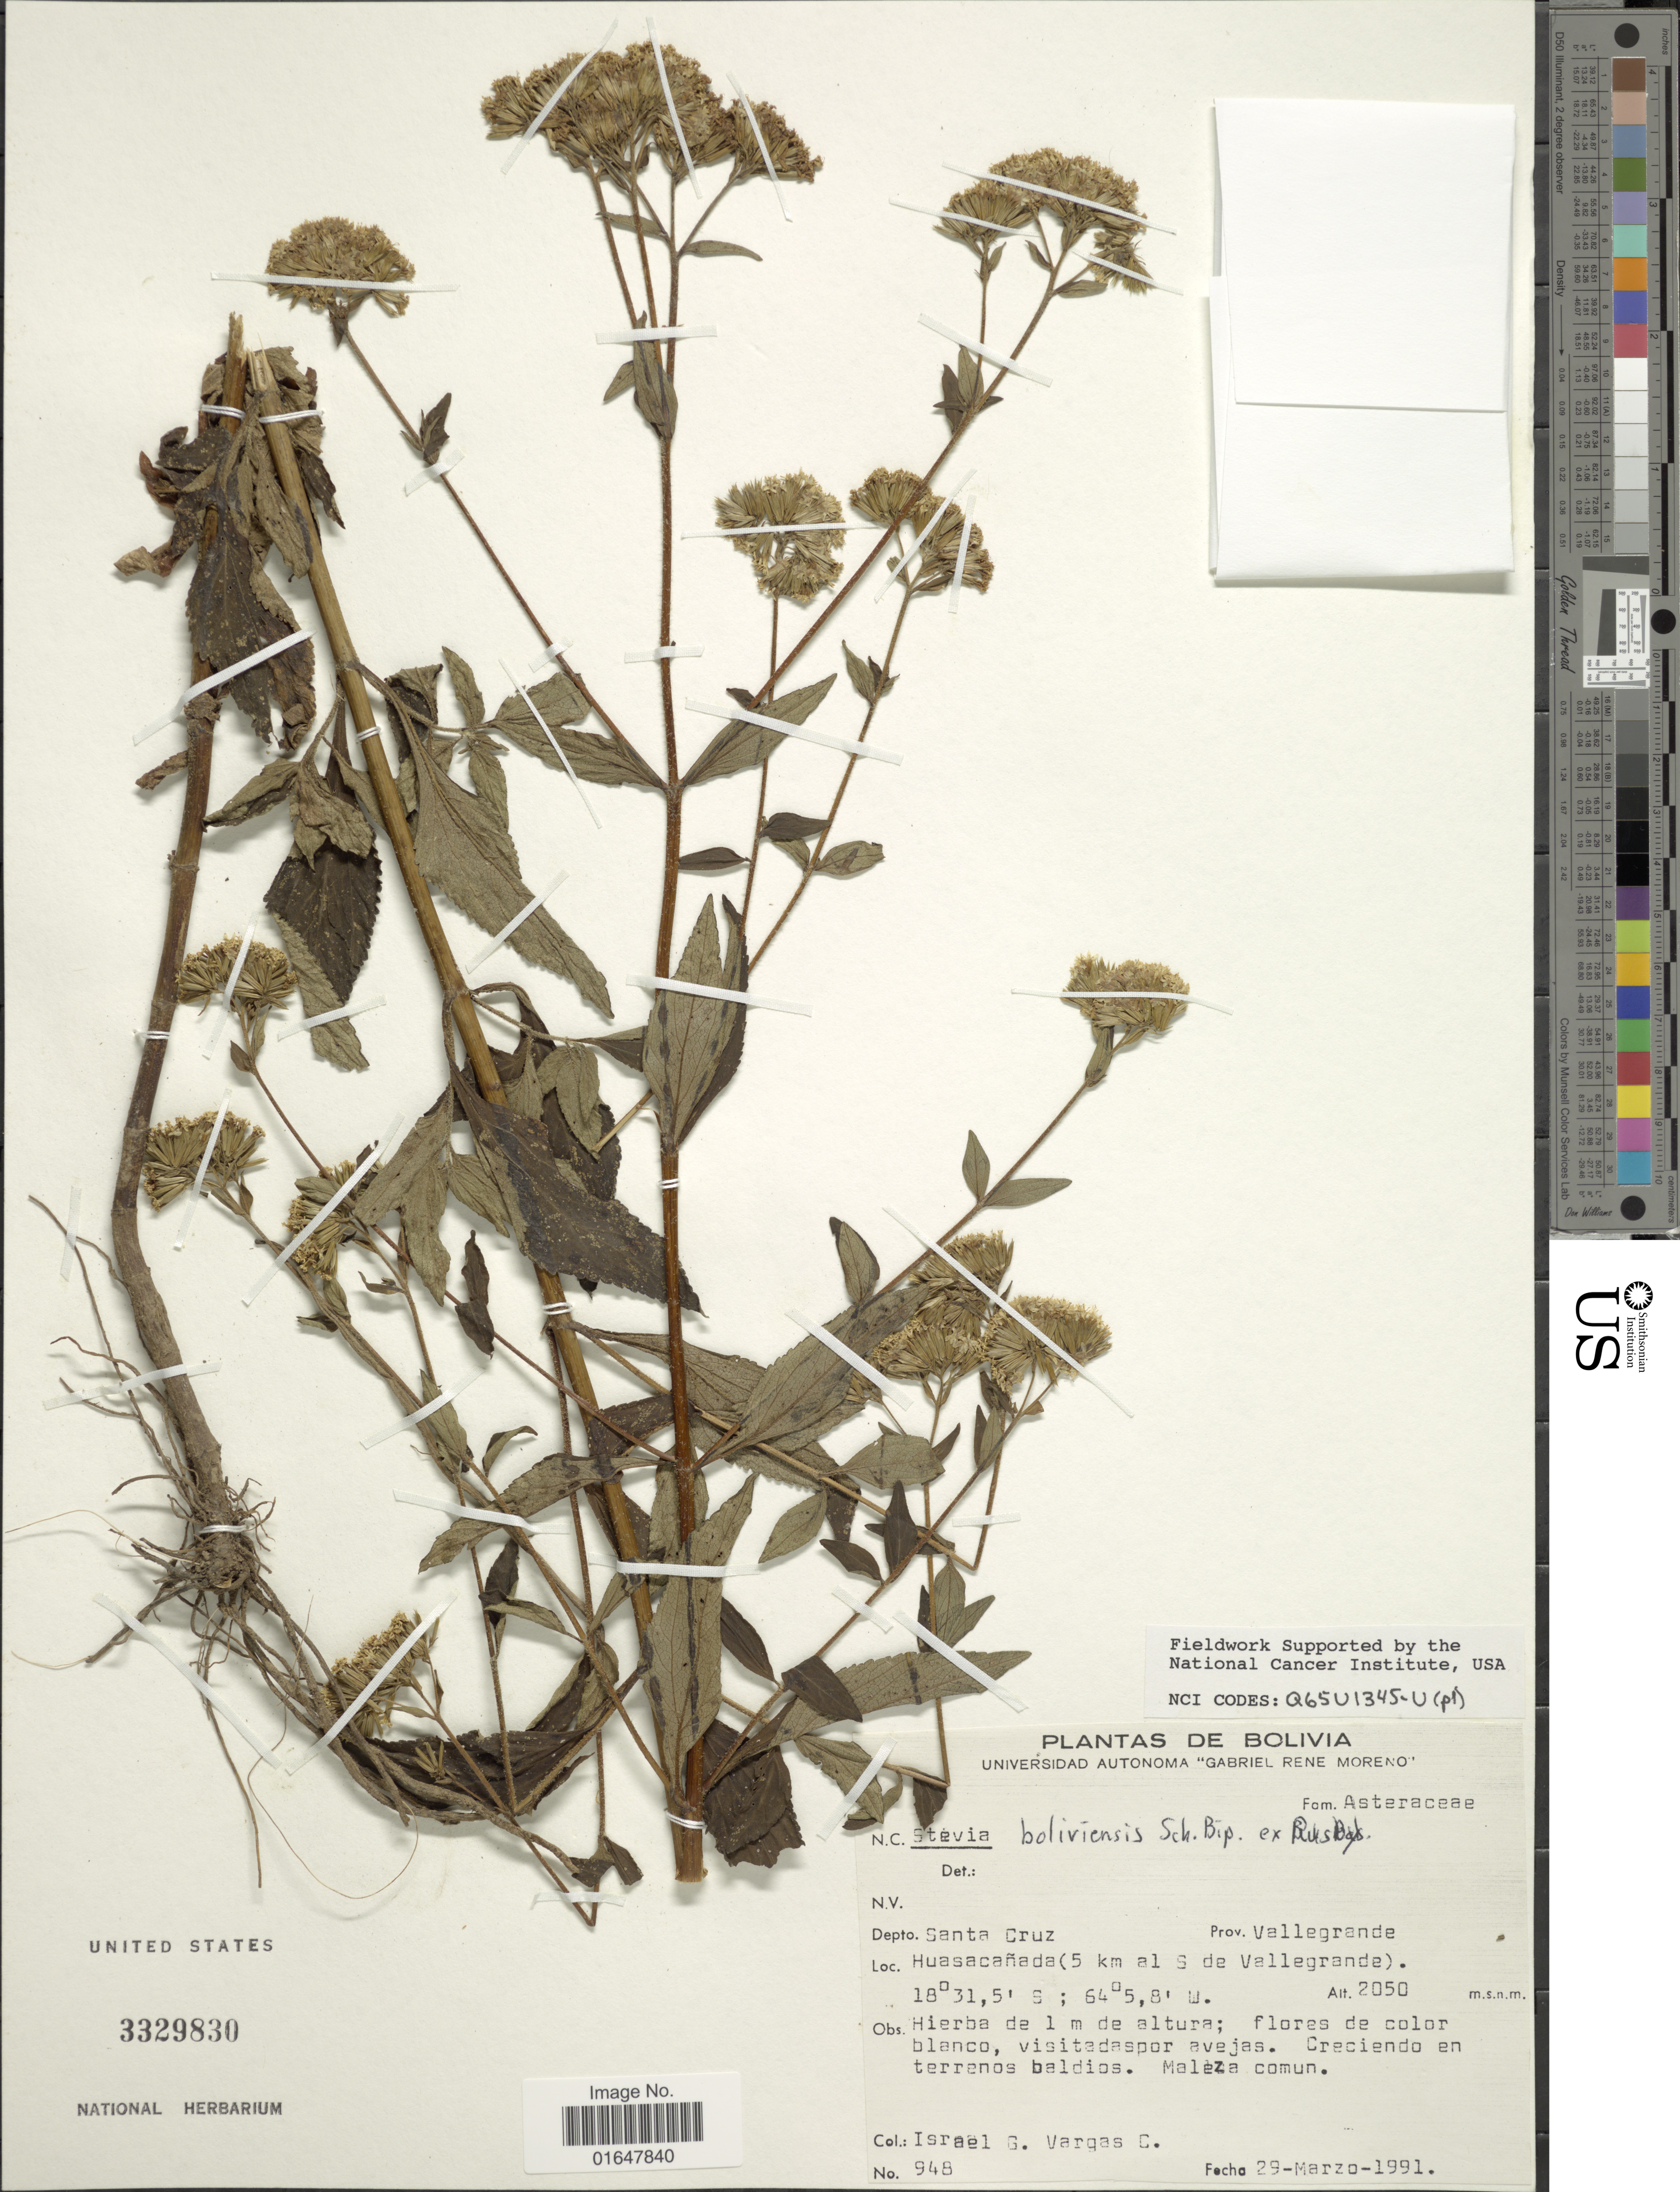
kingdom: Plantae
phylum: Tracheophyta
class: Magnoliopsida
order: Asterales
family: Asteraceae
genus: Stevia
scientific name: Stevia boliviensis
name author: Sch. Bip. ex Rusby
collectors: I. G. Vargas C.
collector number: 948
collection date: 1991-03-29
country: Bolivia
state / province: Santa Cruz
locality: Prov. Vallegrande, Huasacanada (5 km al S de Vallegrande)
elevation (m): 2050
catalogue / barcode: US 3329830